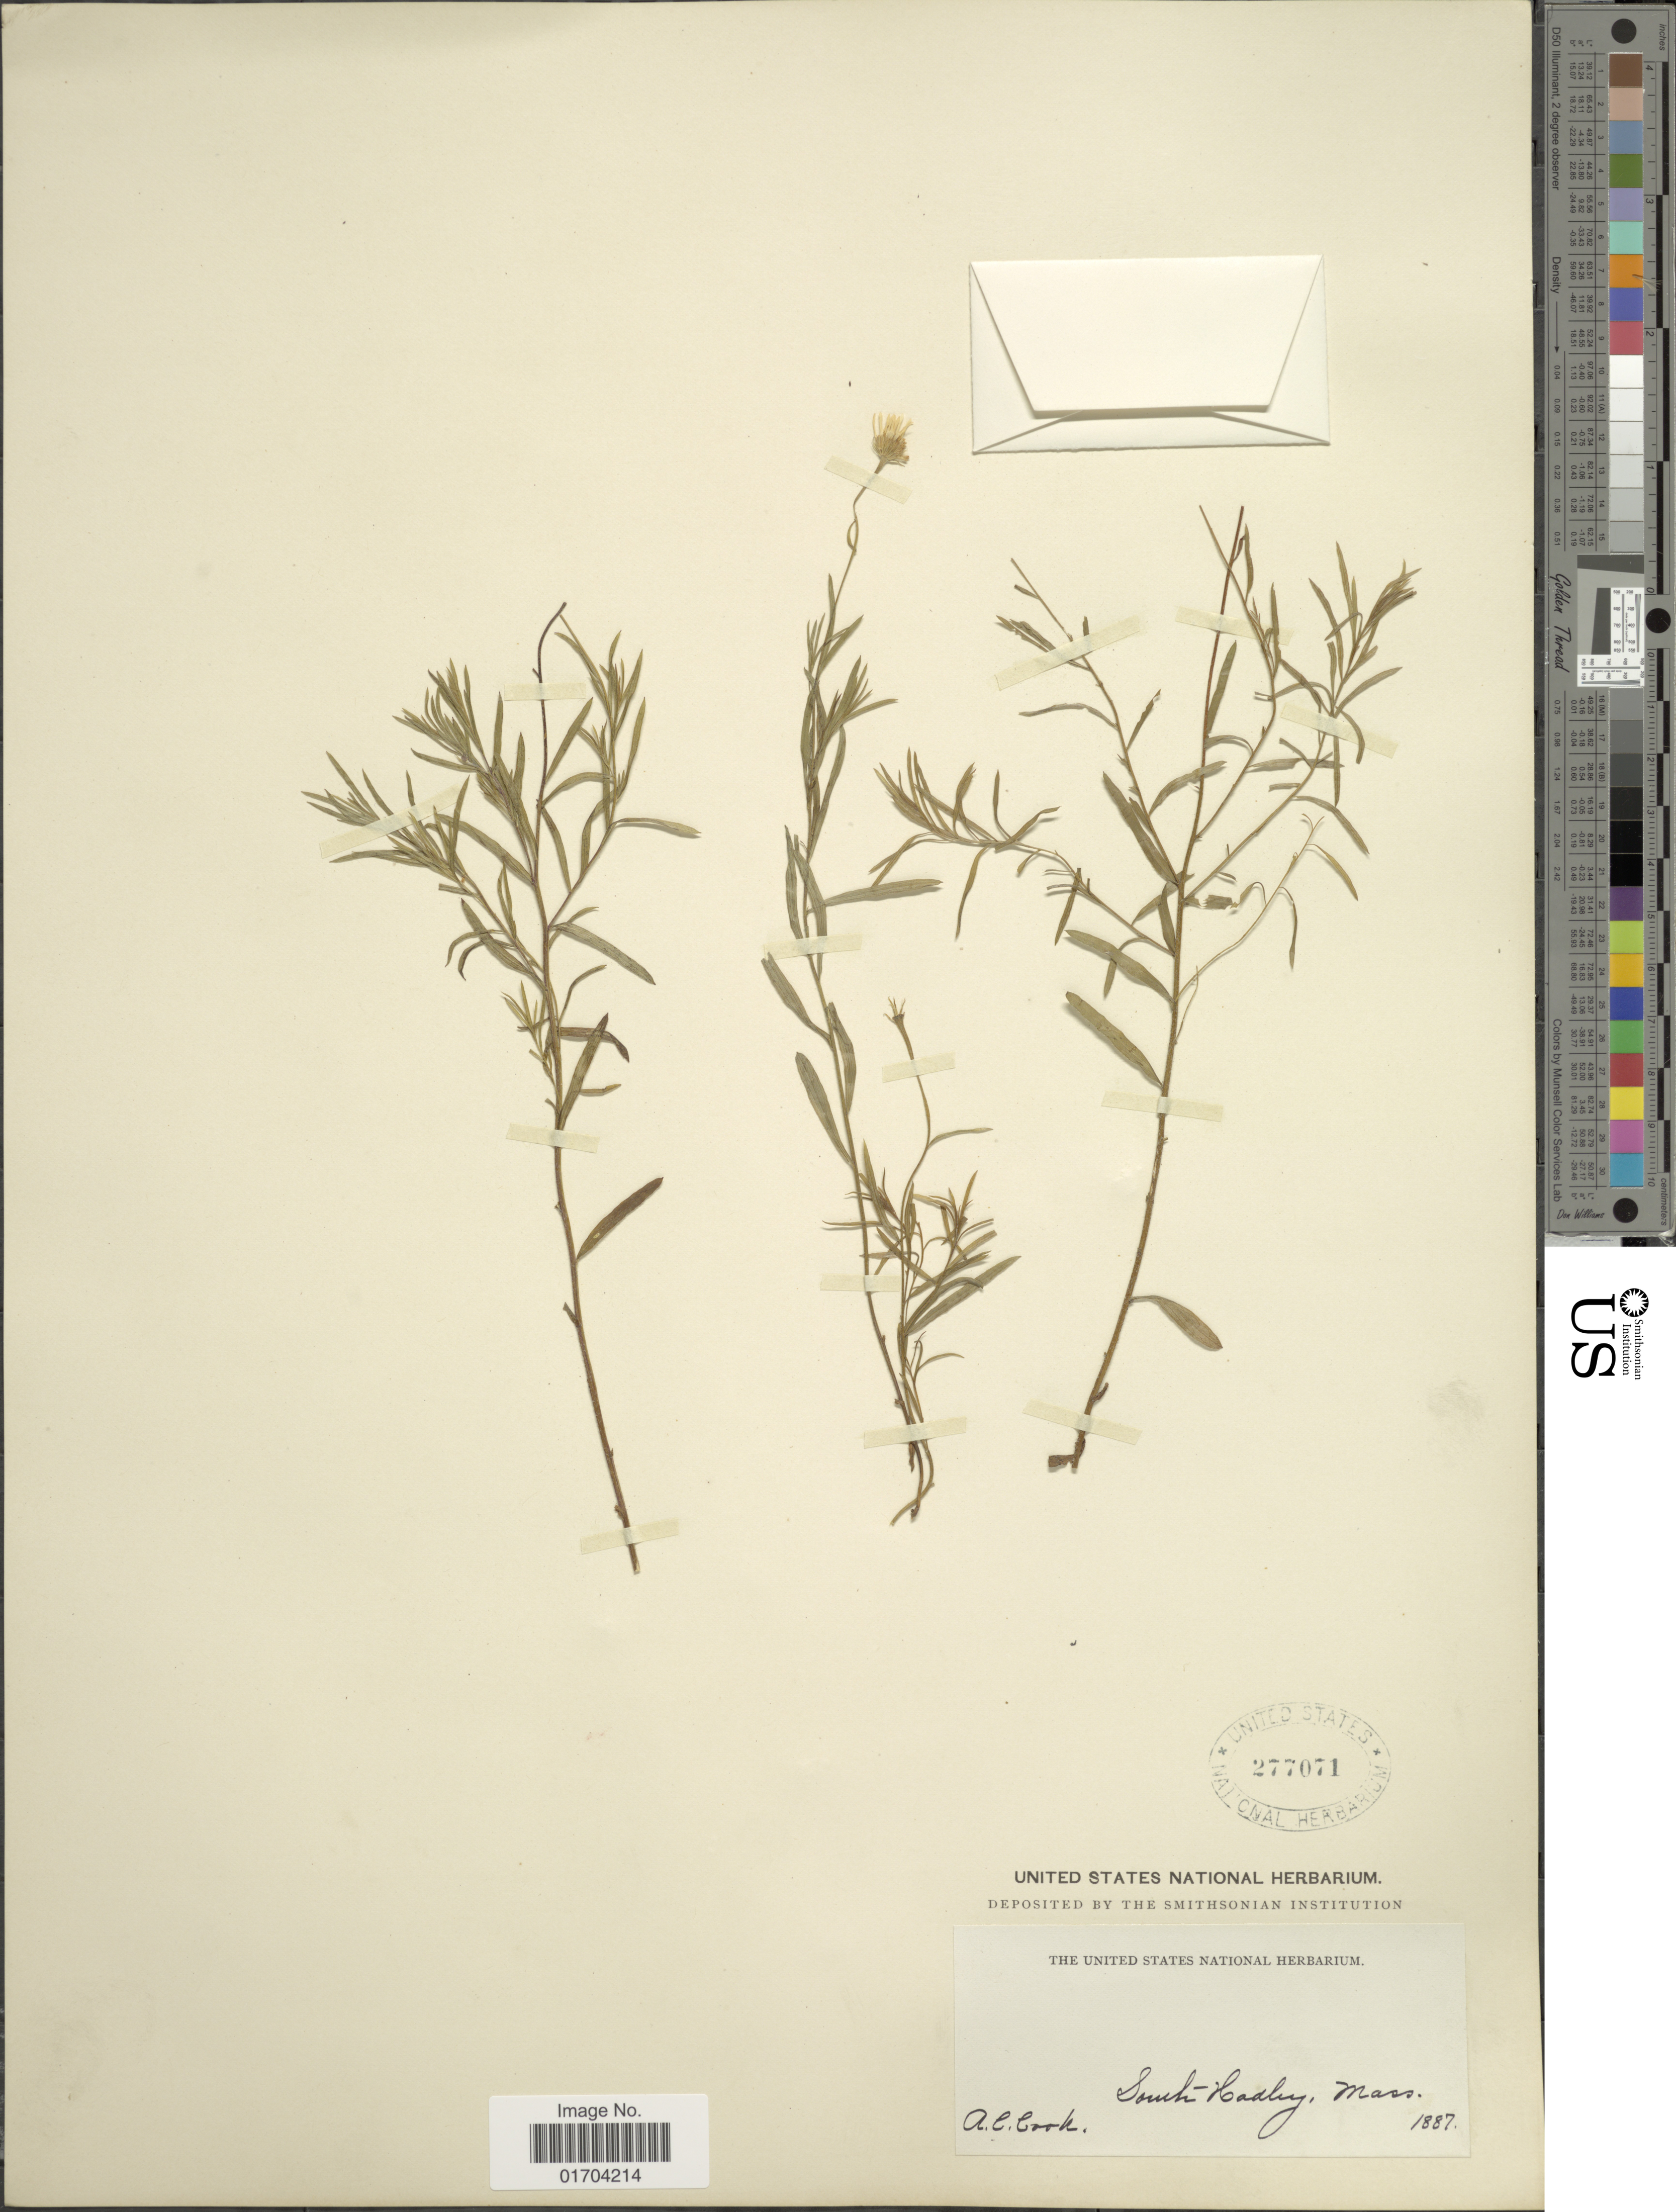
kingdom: Plantae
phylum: Tracheophyta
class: Magnoliopsida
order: Asterales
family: Asteraceae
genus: Symphyotrichum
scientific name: Symphyotrichum sp.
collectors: Alice C. Cook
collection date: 1887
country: United States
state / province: Massachusetts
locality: South Hadley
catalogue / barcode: US 277071